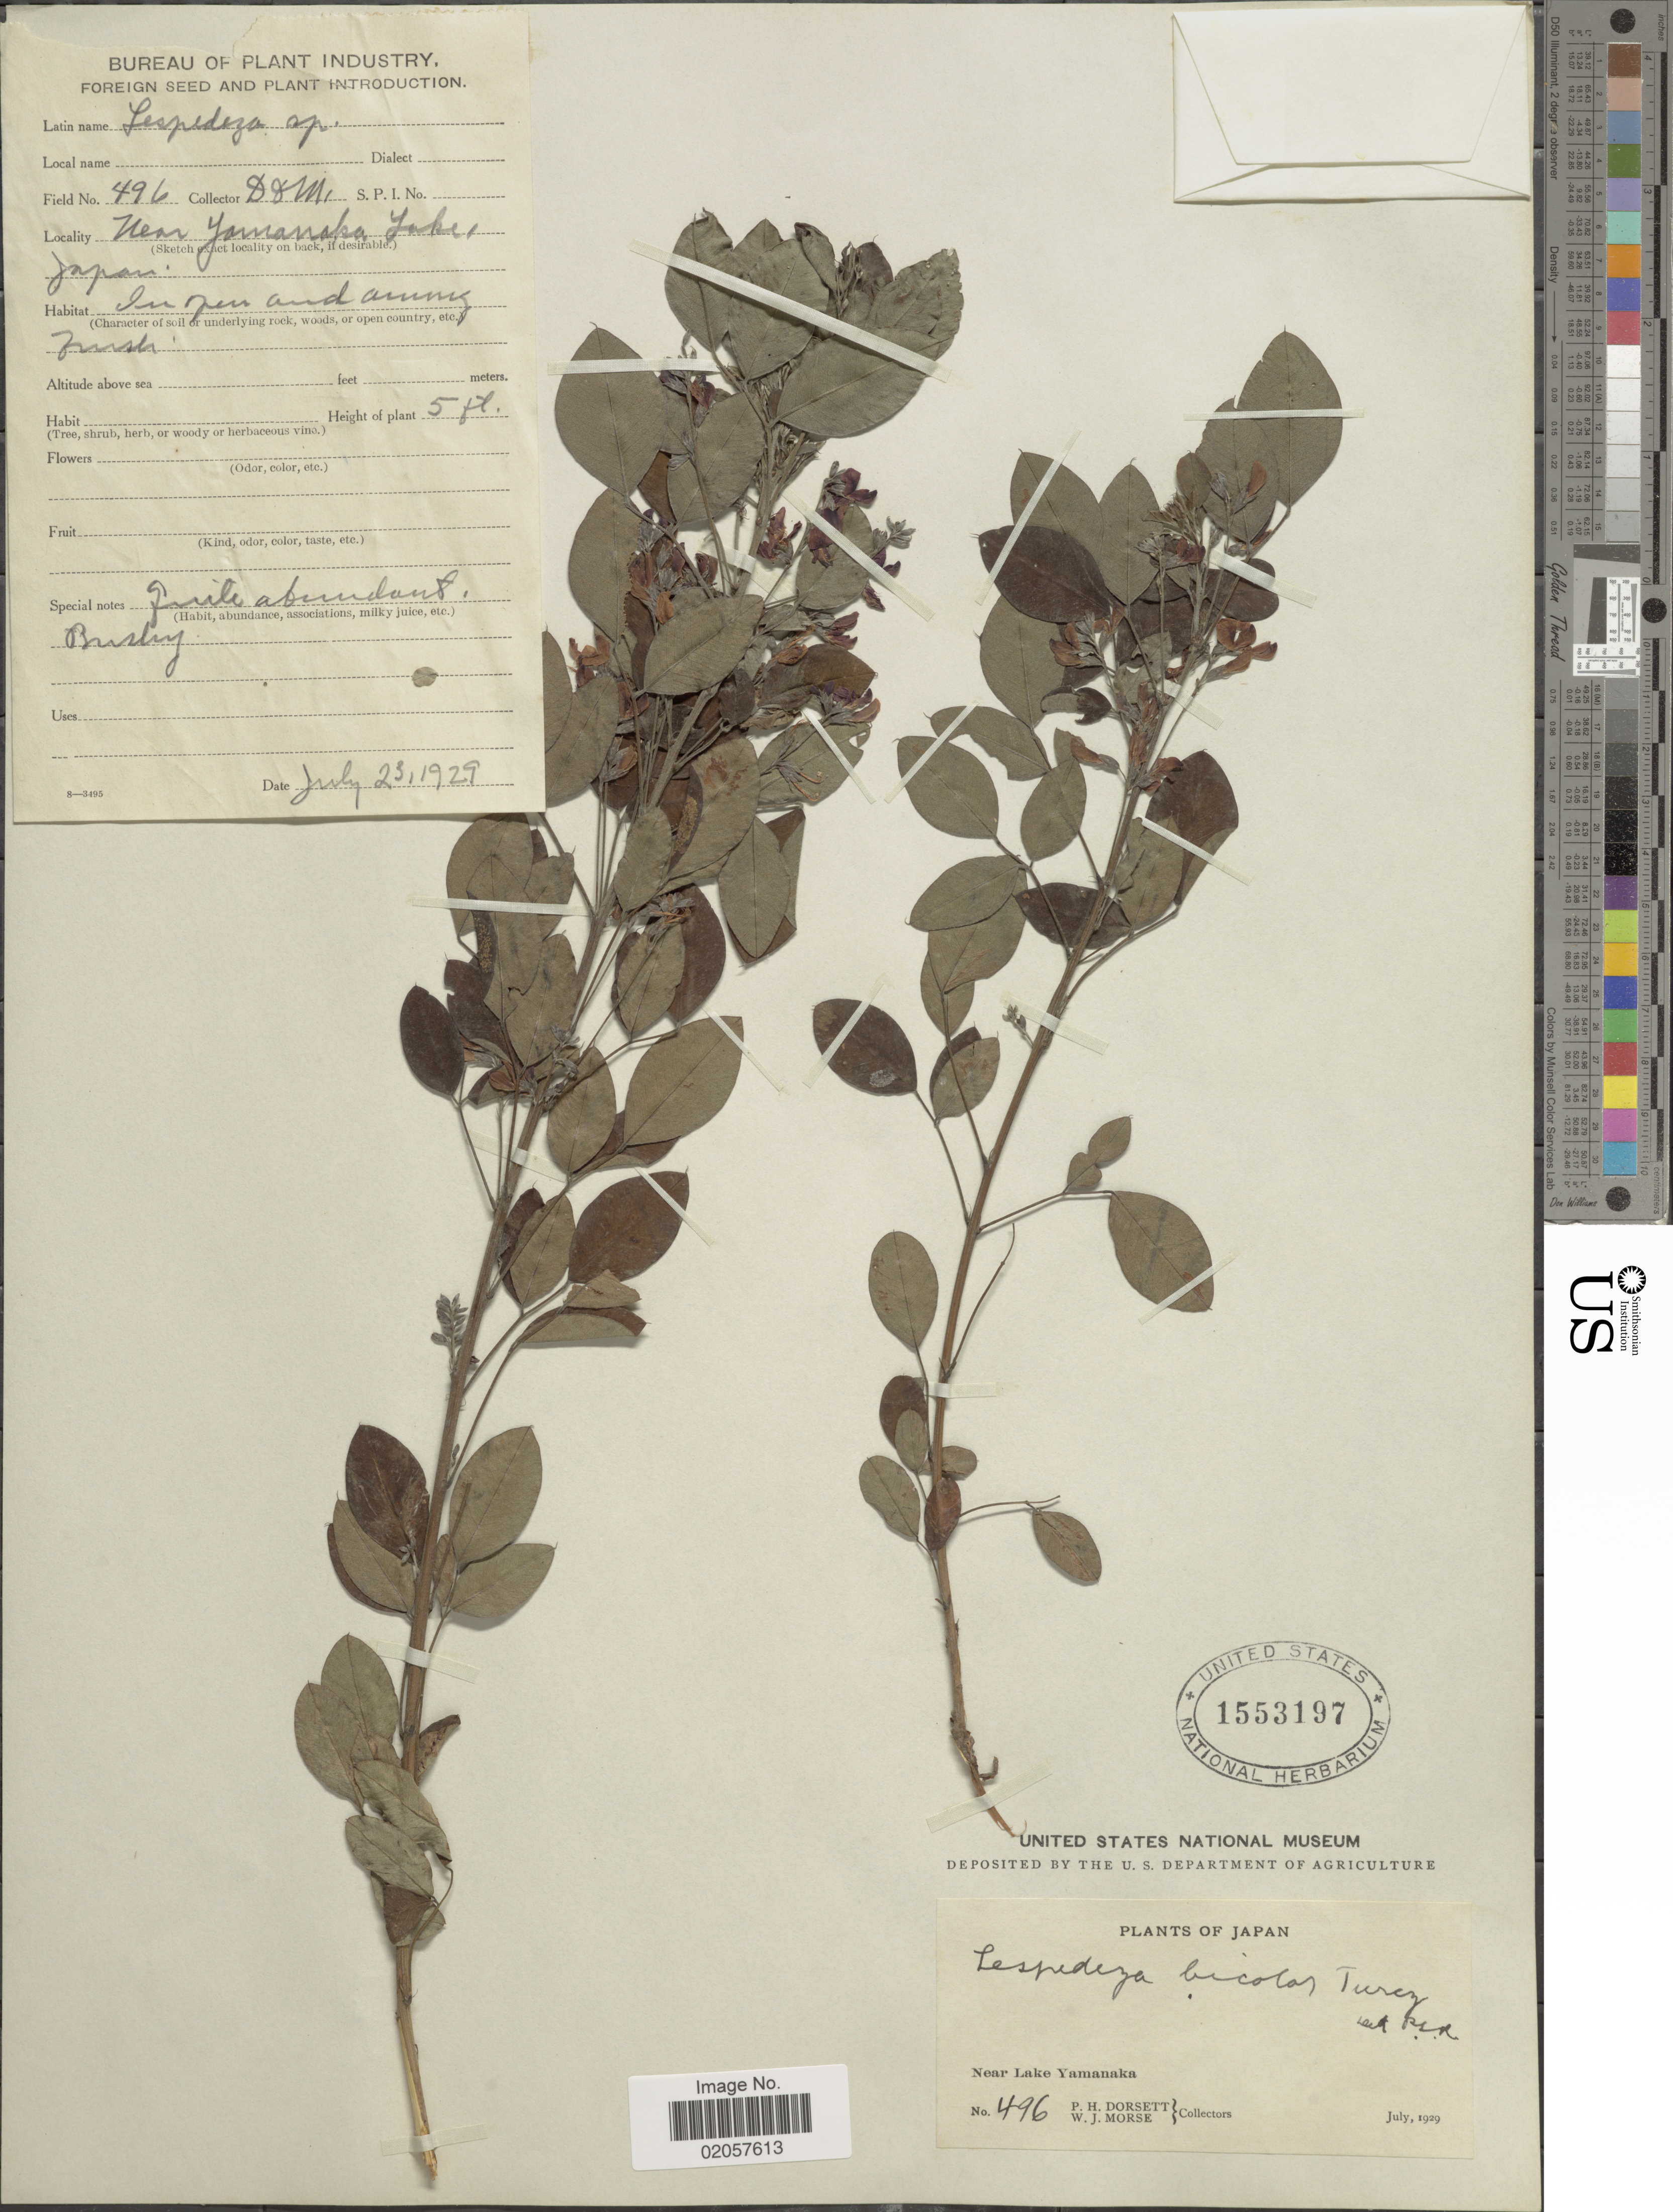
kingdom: Plantae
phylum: Tracheophyta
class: Magnoliopsida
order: Fabales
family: Fabaceae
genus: Lespedeza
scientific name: Lespedeza bicolor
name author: Turcz.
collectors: P. H. Dorsett & J. Dorsett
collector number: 496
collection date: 1929-07-23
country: Japan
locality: Near Lake Yamanaka.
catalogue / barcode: US 1553197